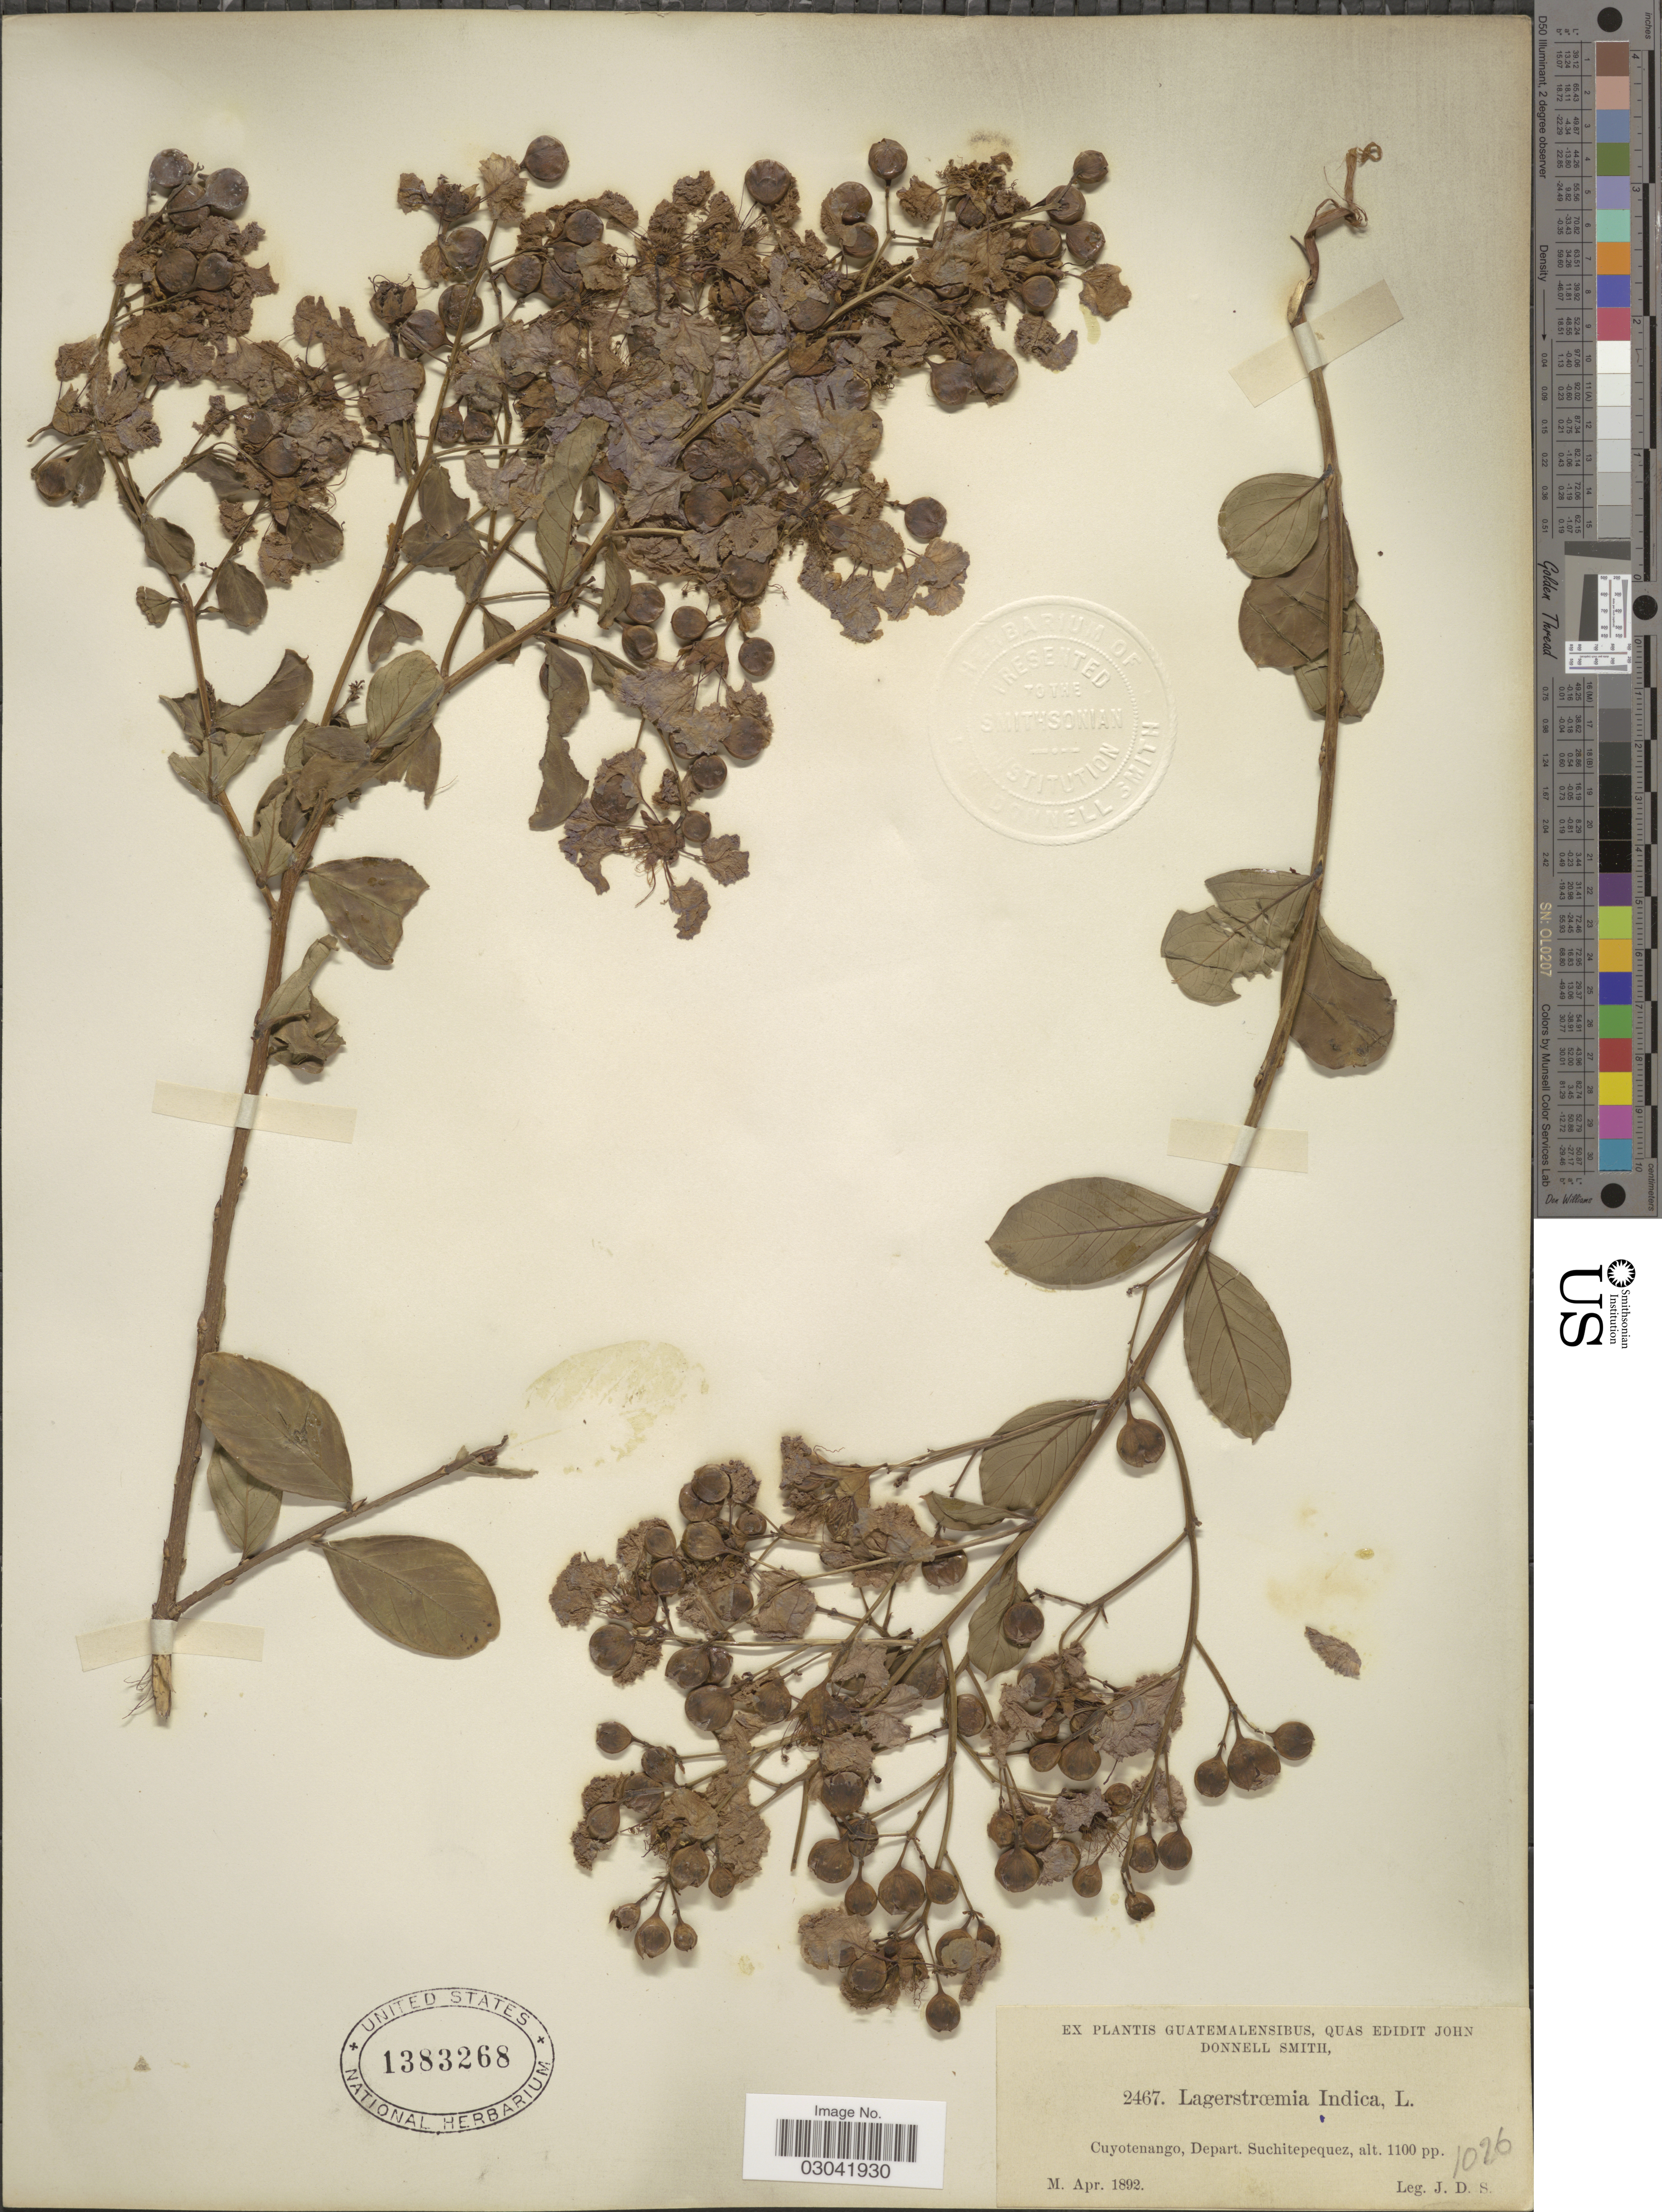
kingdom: Plantae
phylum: Tracheophyta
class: Magnoliopsida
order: Myrtales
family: Lythraceae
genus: Lagerstroemia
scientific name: Lagerstroemia indica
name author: L.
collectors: J. Donnell Smith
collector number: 2467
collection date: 1892-04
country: Guatemala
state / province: Suchitepéquez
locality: Cuyotenango, Depart. Suchitepequez.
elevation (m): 335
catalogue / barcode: US 1383268